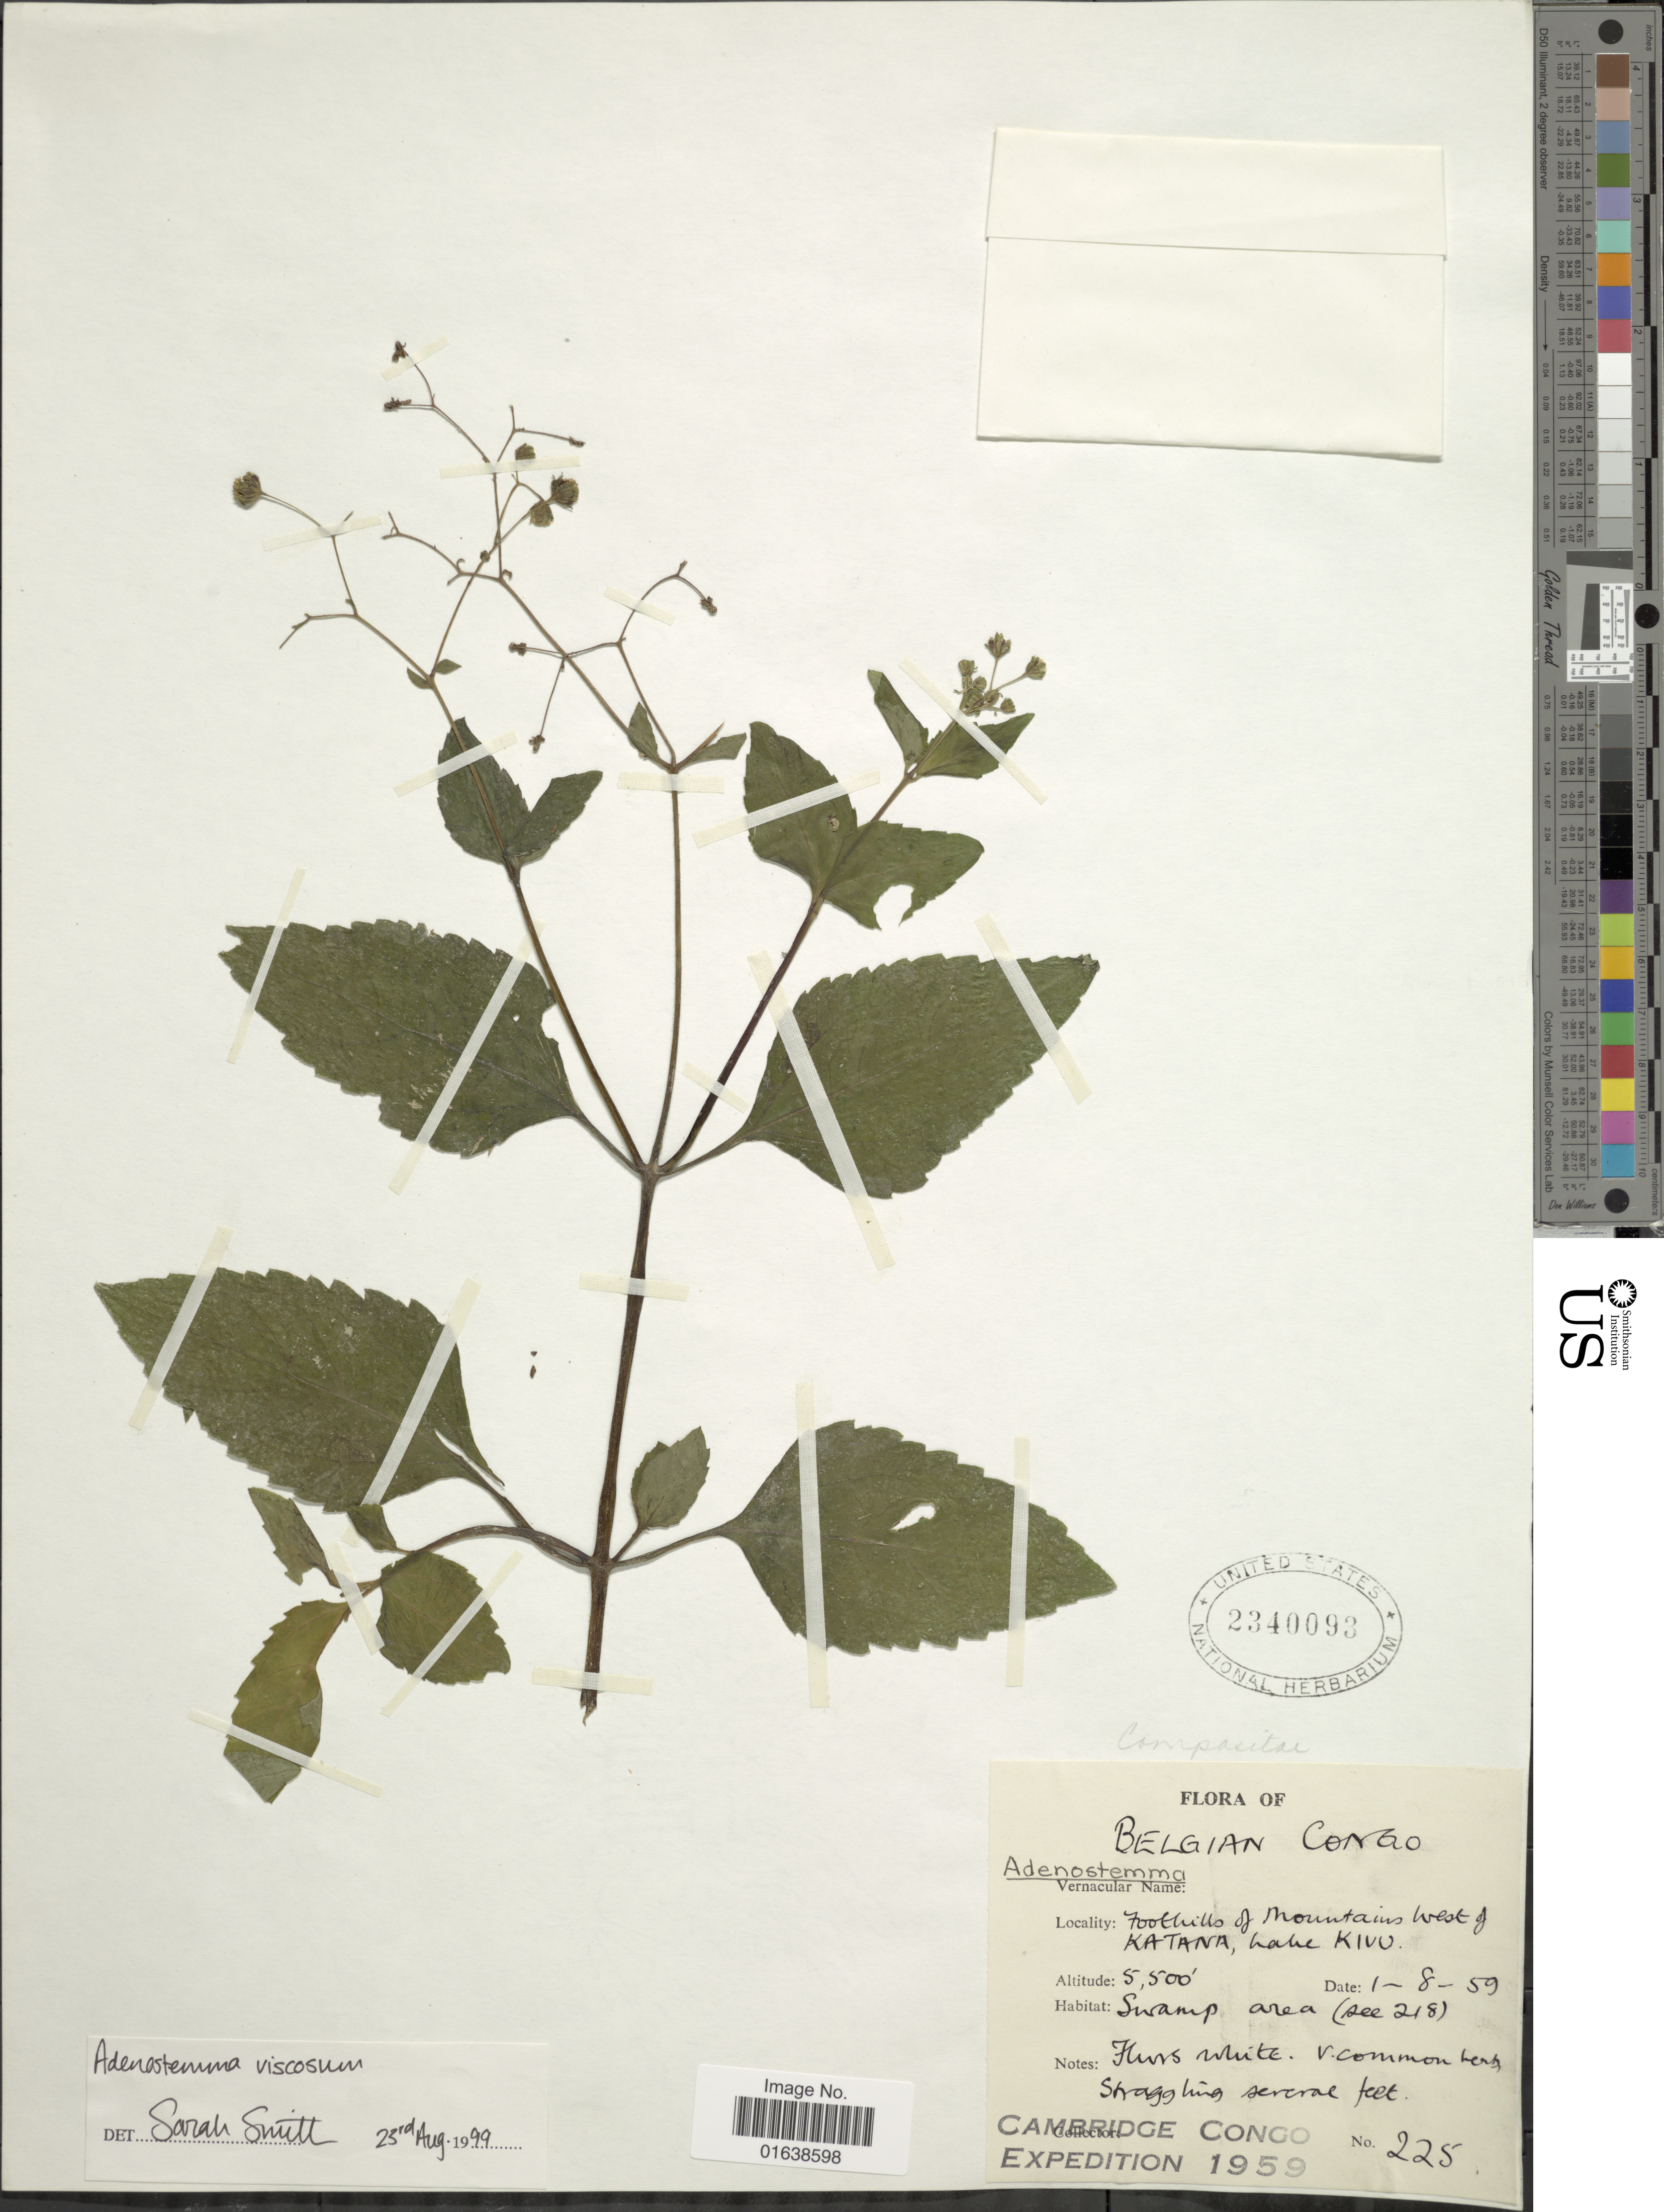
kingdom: Plantae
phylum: Tracheophyta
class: Magnoliopsida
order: Asterales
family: Asteraceae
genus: Adenostemma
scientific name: Adenostemma viscosum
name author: J.R. Forst. & G. Forst.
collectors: Cambridge Congo Expedition 1959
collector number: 225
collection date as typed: Transcribed d/m/y: 1/8/59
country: Congo, Democratic Republic of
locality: Belgian Congo. Foothills of mountains west of Katana, Lake Kivu.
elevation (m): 1676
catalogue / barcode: US 2340093